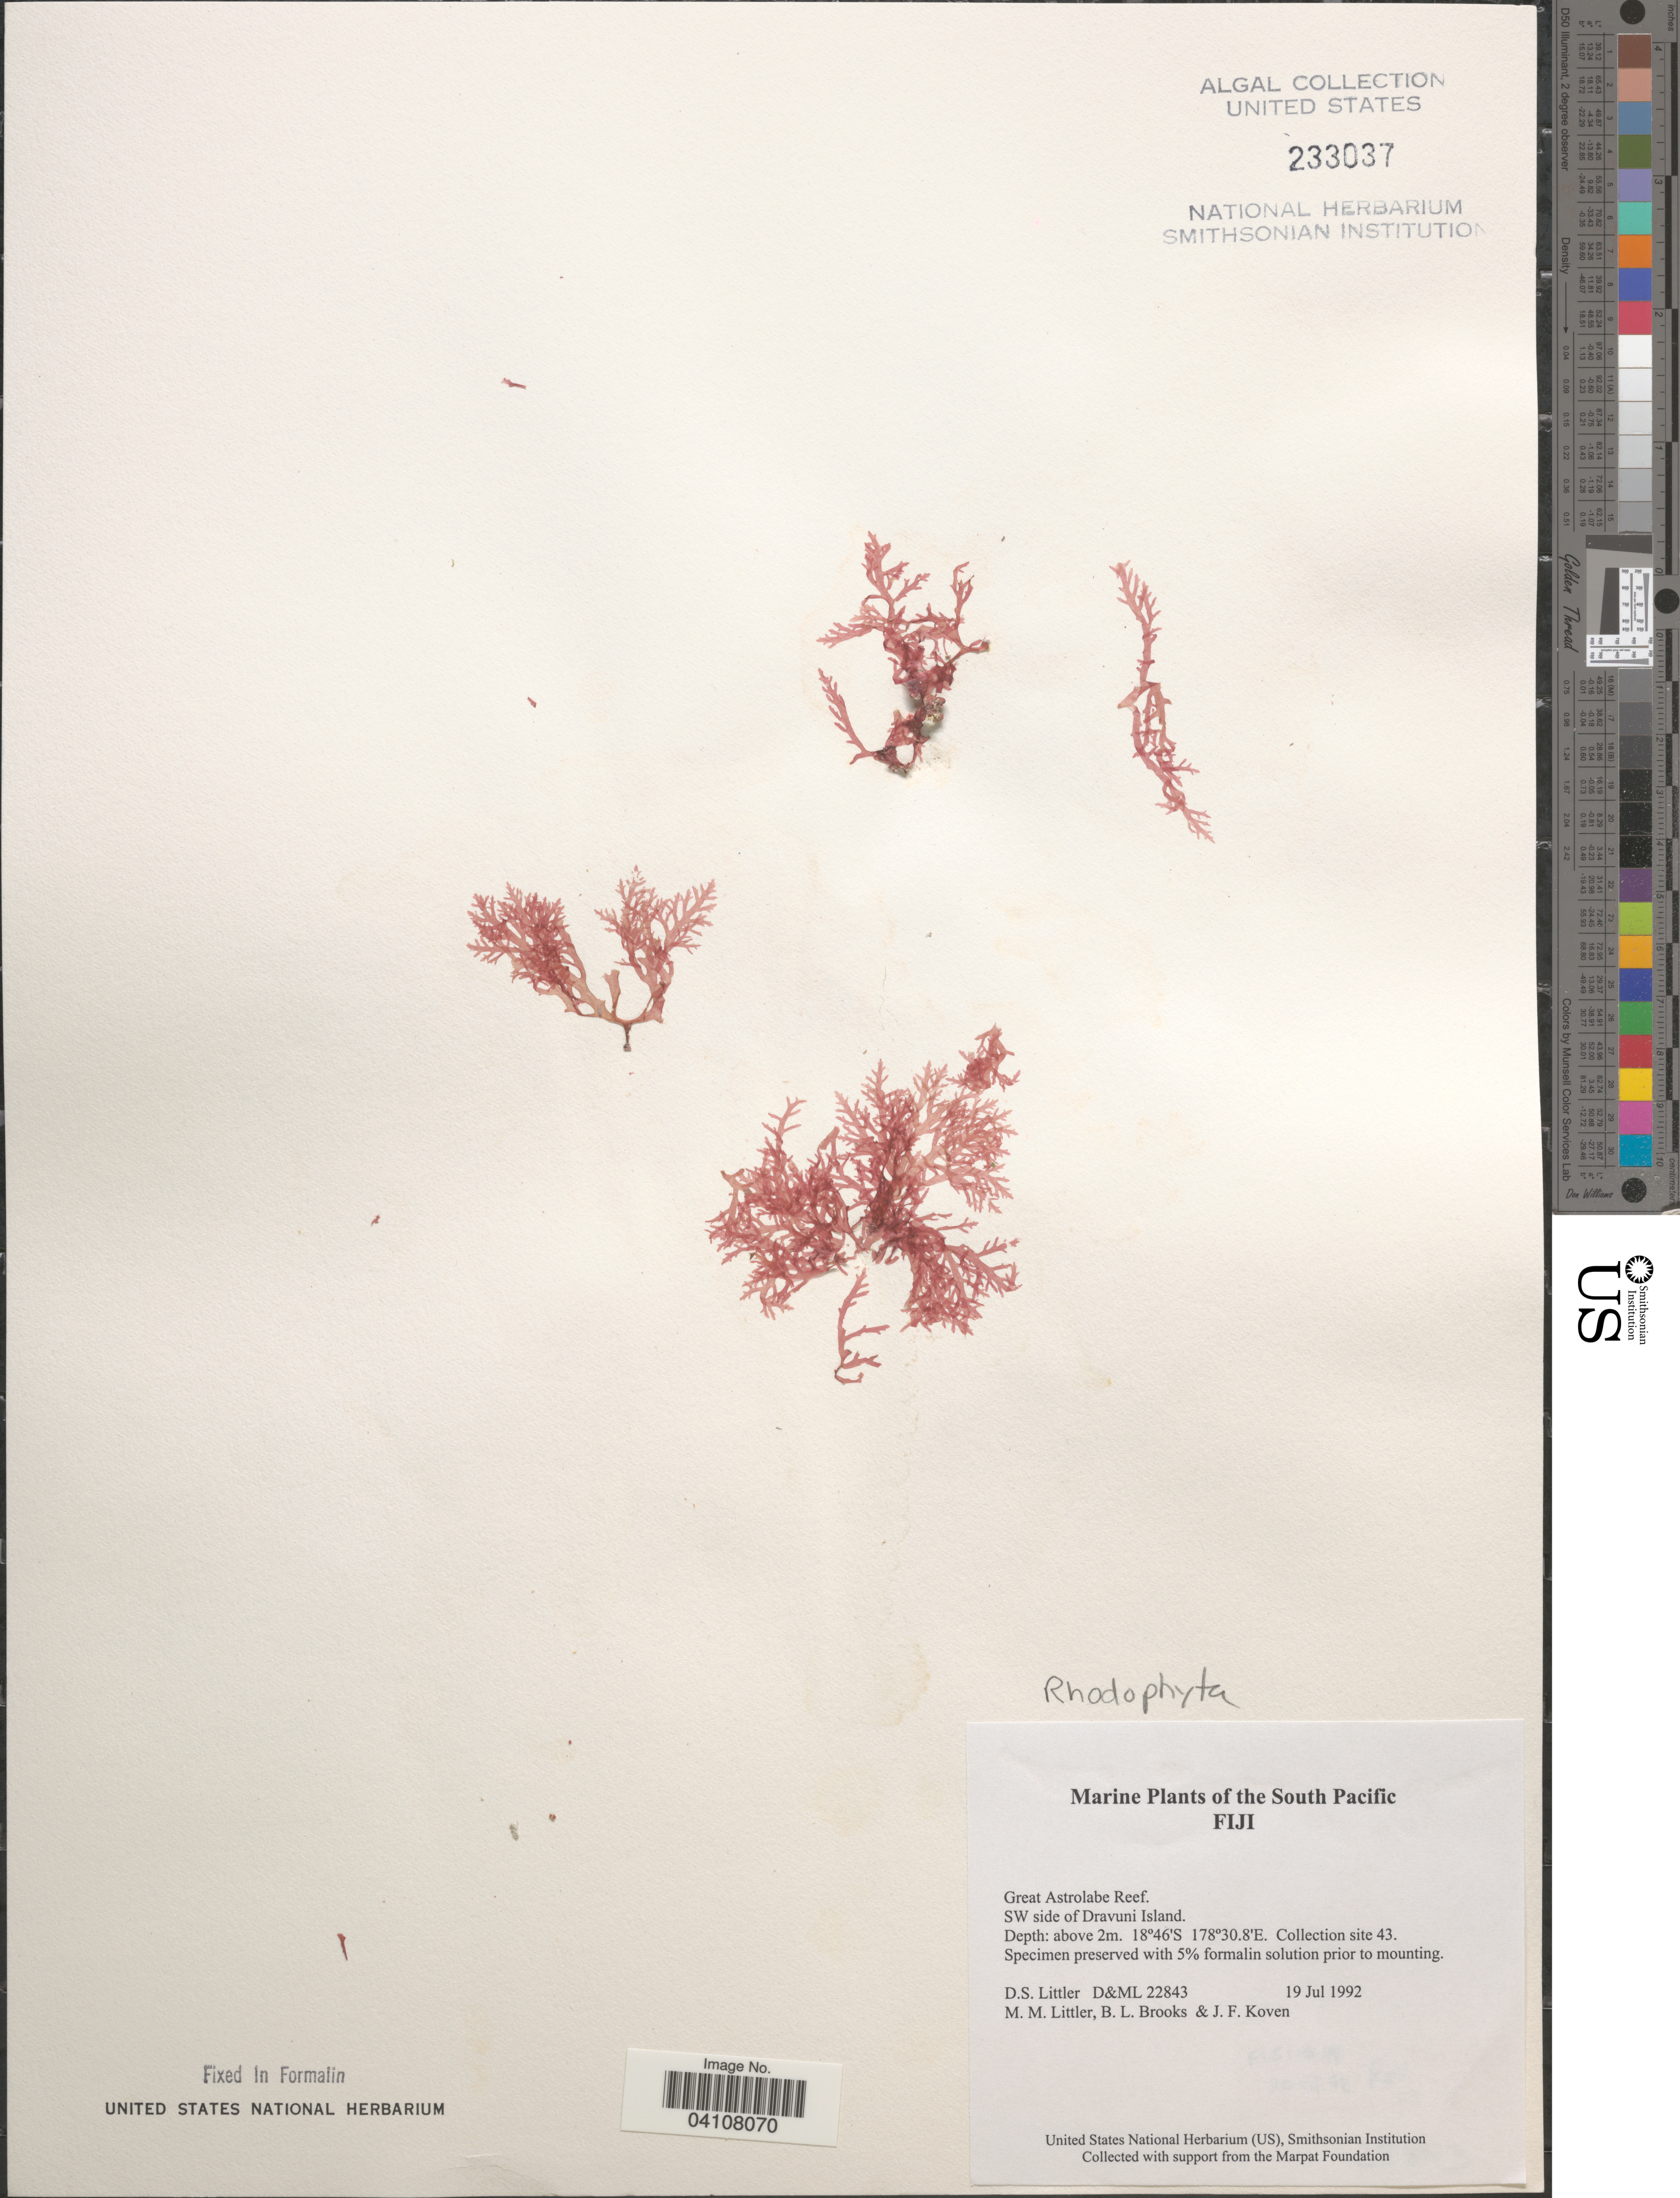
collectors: D. S. Littler, B. Brooks & J. Koven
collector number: D&ML22843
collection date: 1992-07-19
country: Fiji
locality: The South Pacific. Great Astrolabe Reef. SW side of Dravuni Island. Collection site 43.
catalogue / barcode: US 233037